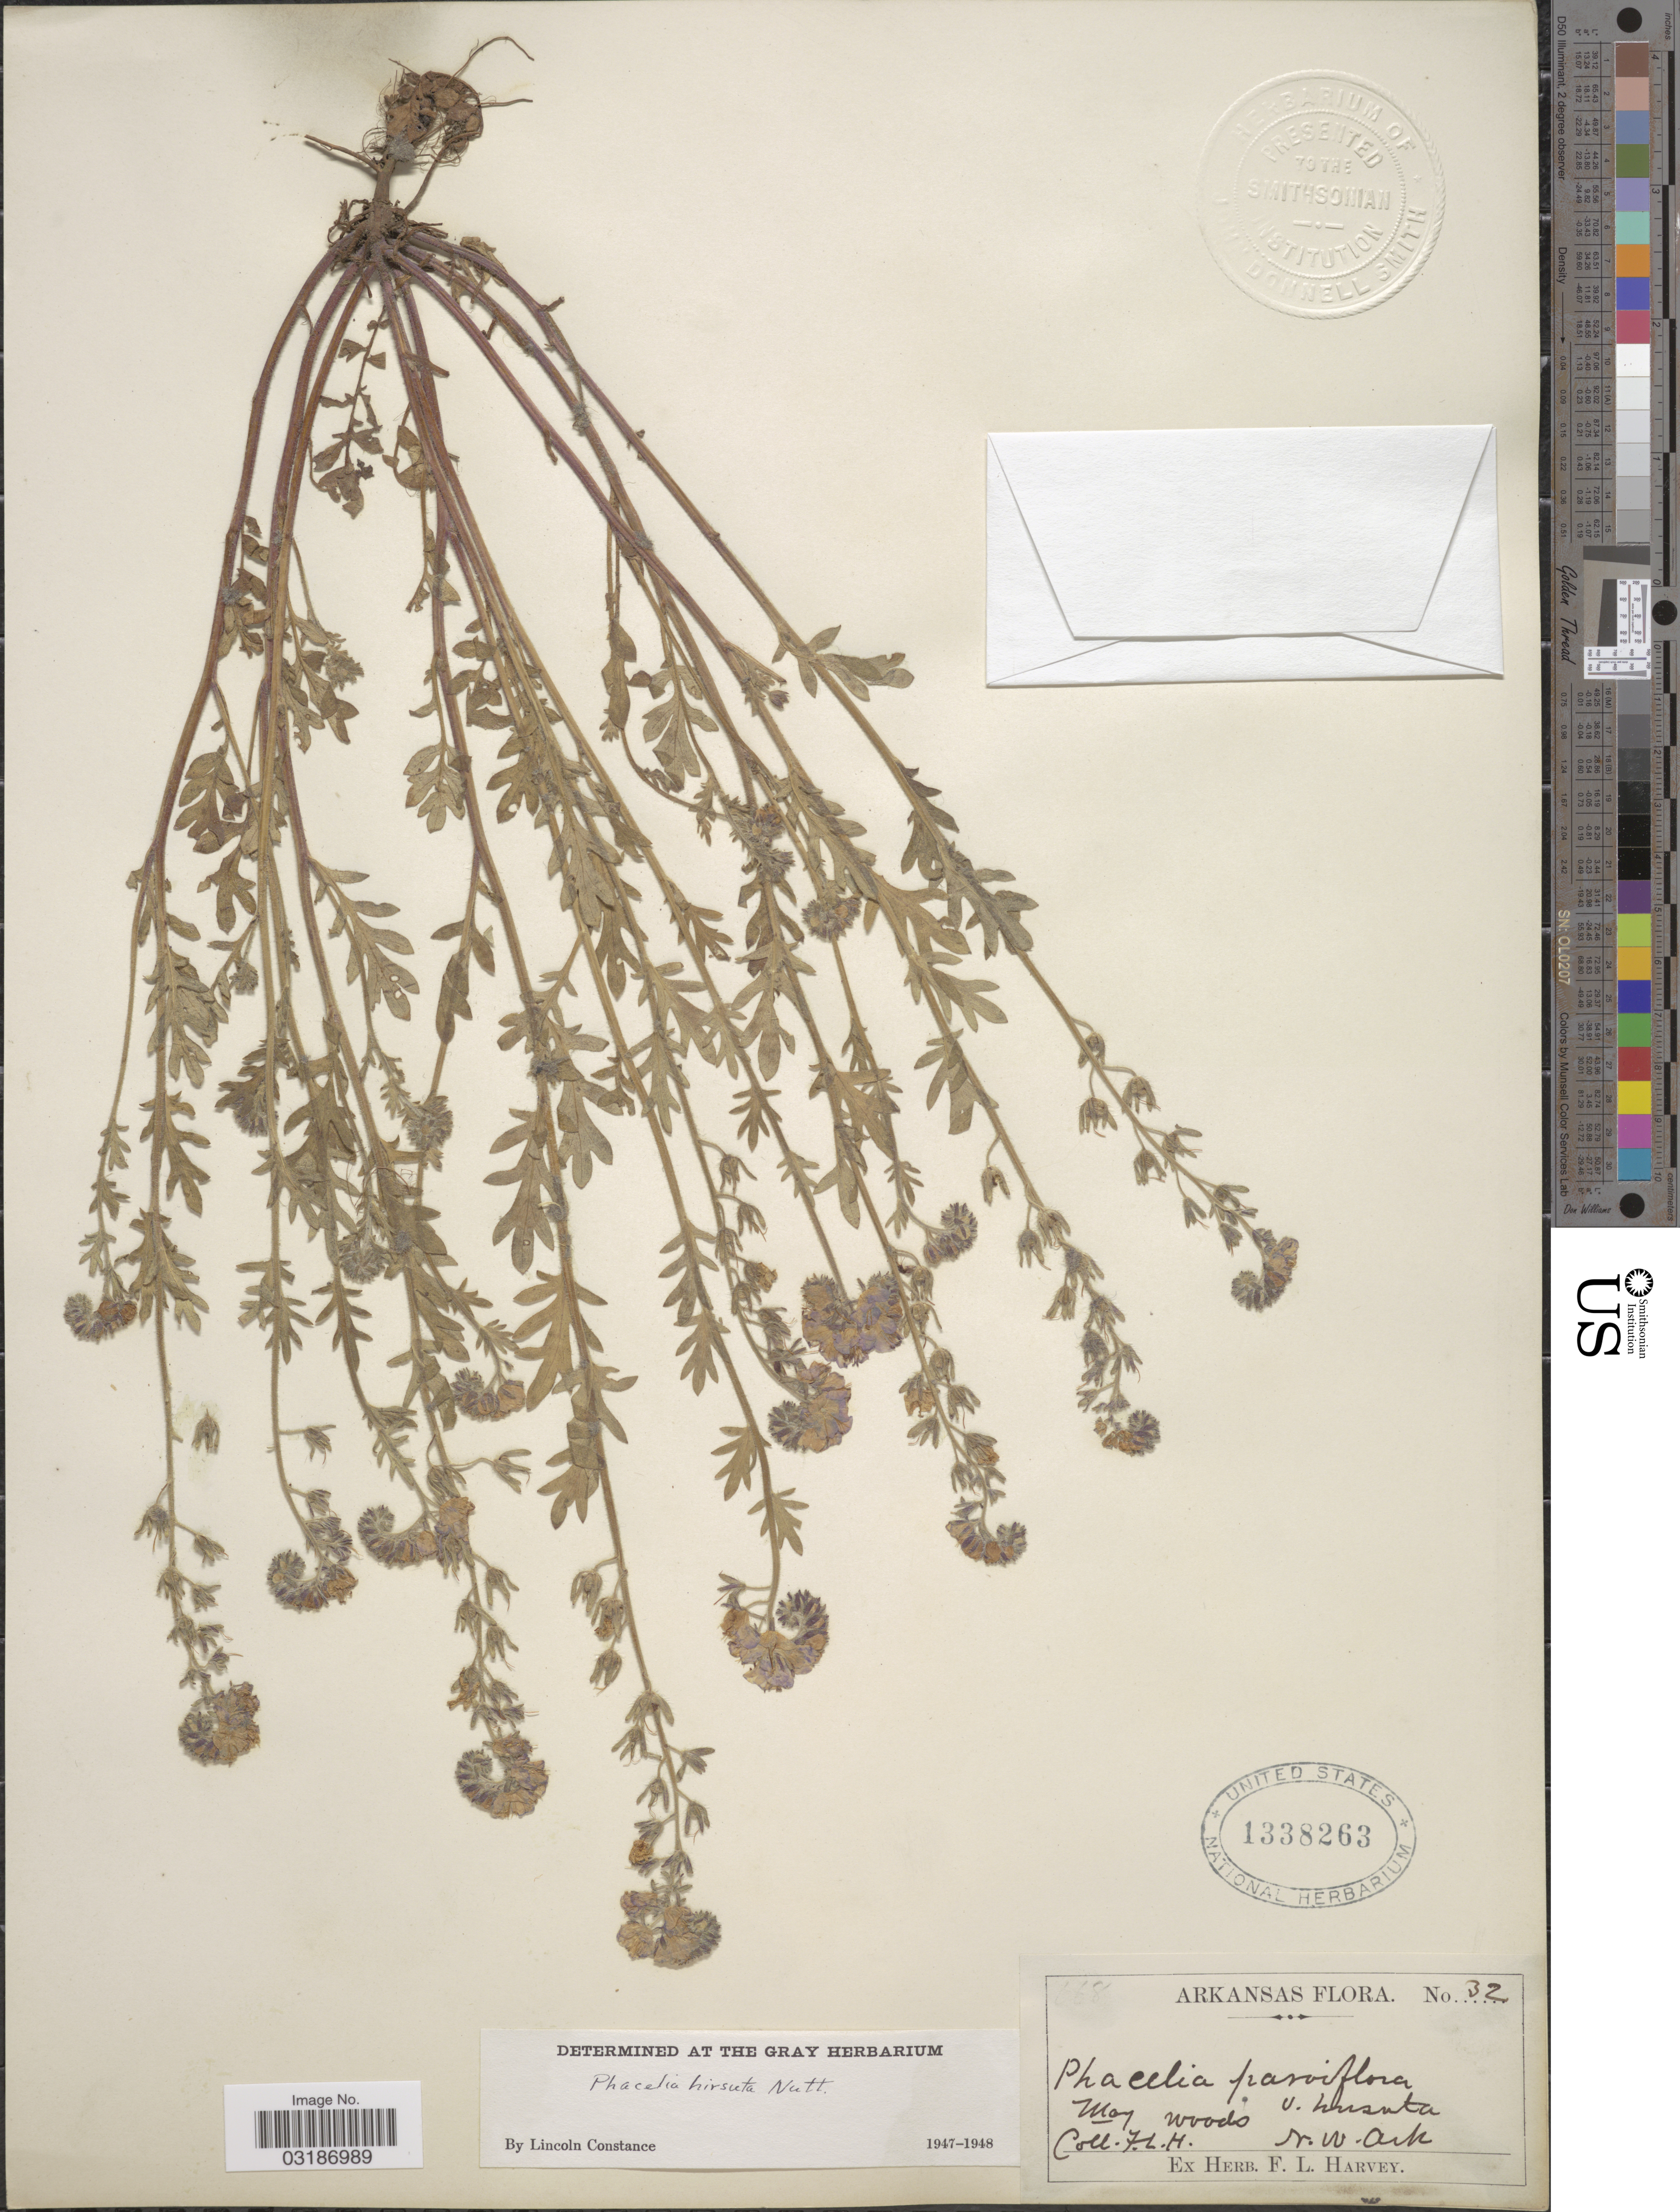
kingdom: Plantae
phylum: Tracheophyta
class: Magnoliopsida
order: Boraginales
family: Hydrophyllaceae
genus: Phacelia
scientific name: Phacelia hirsuta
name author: Nutt.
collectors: F. L. Harvey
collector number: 32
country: United States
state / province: Arkansas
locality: N.W. Ark.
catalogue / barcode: US 1338263